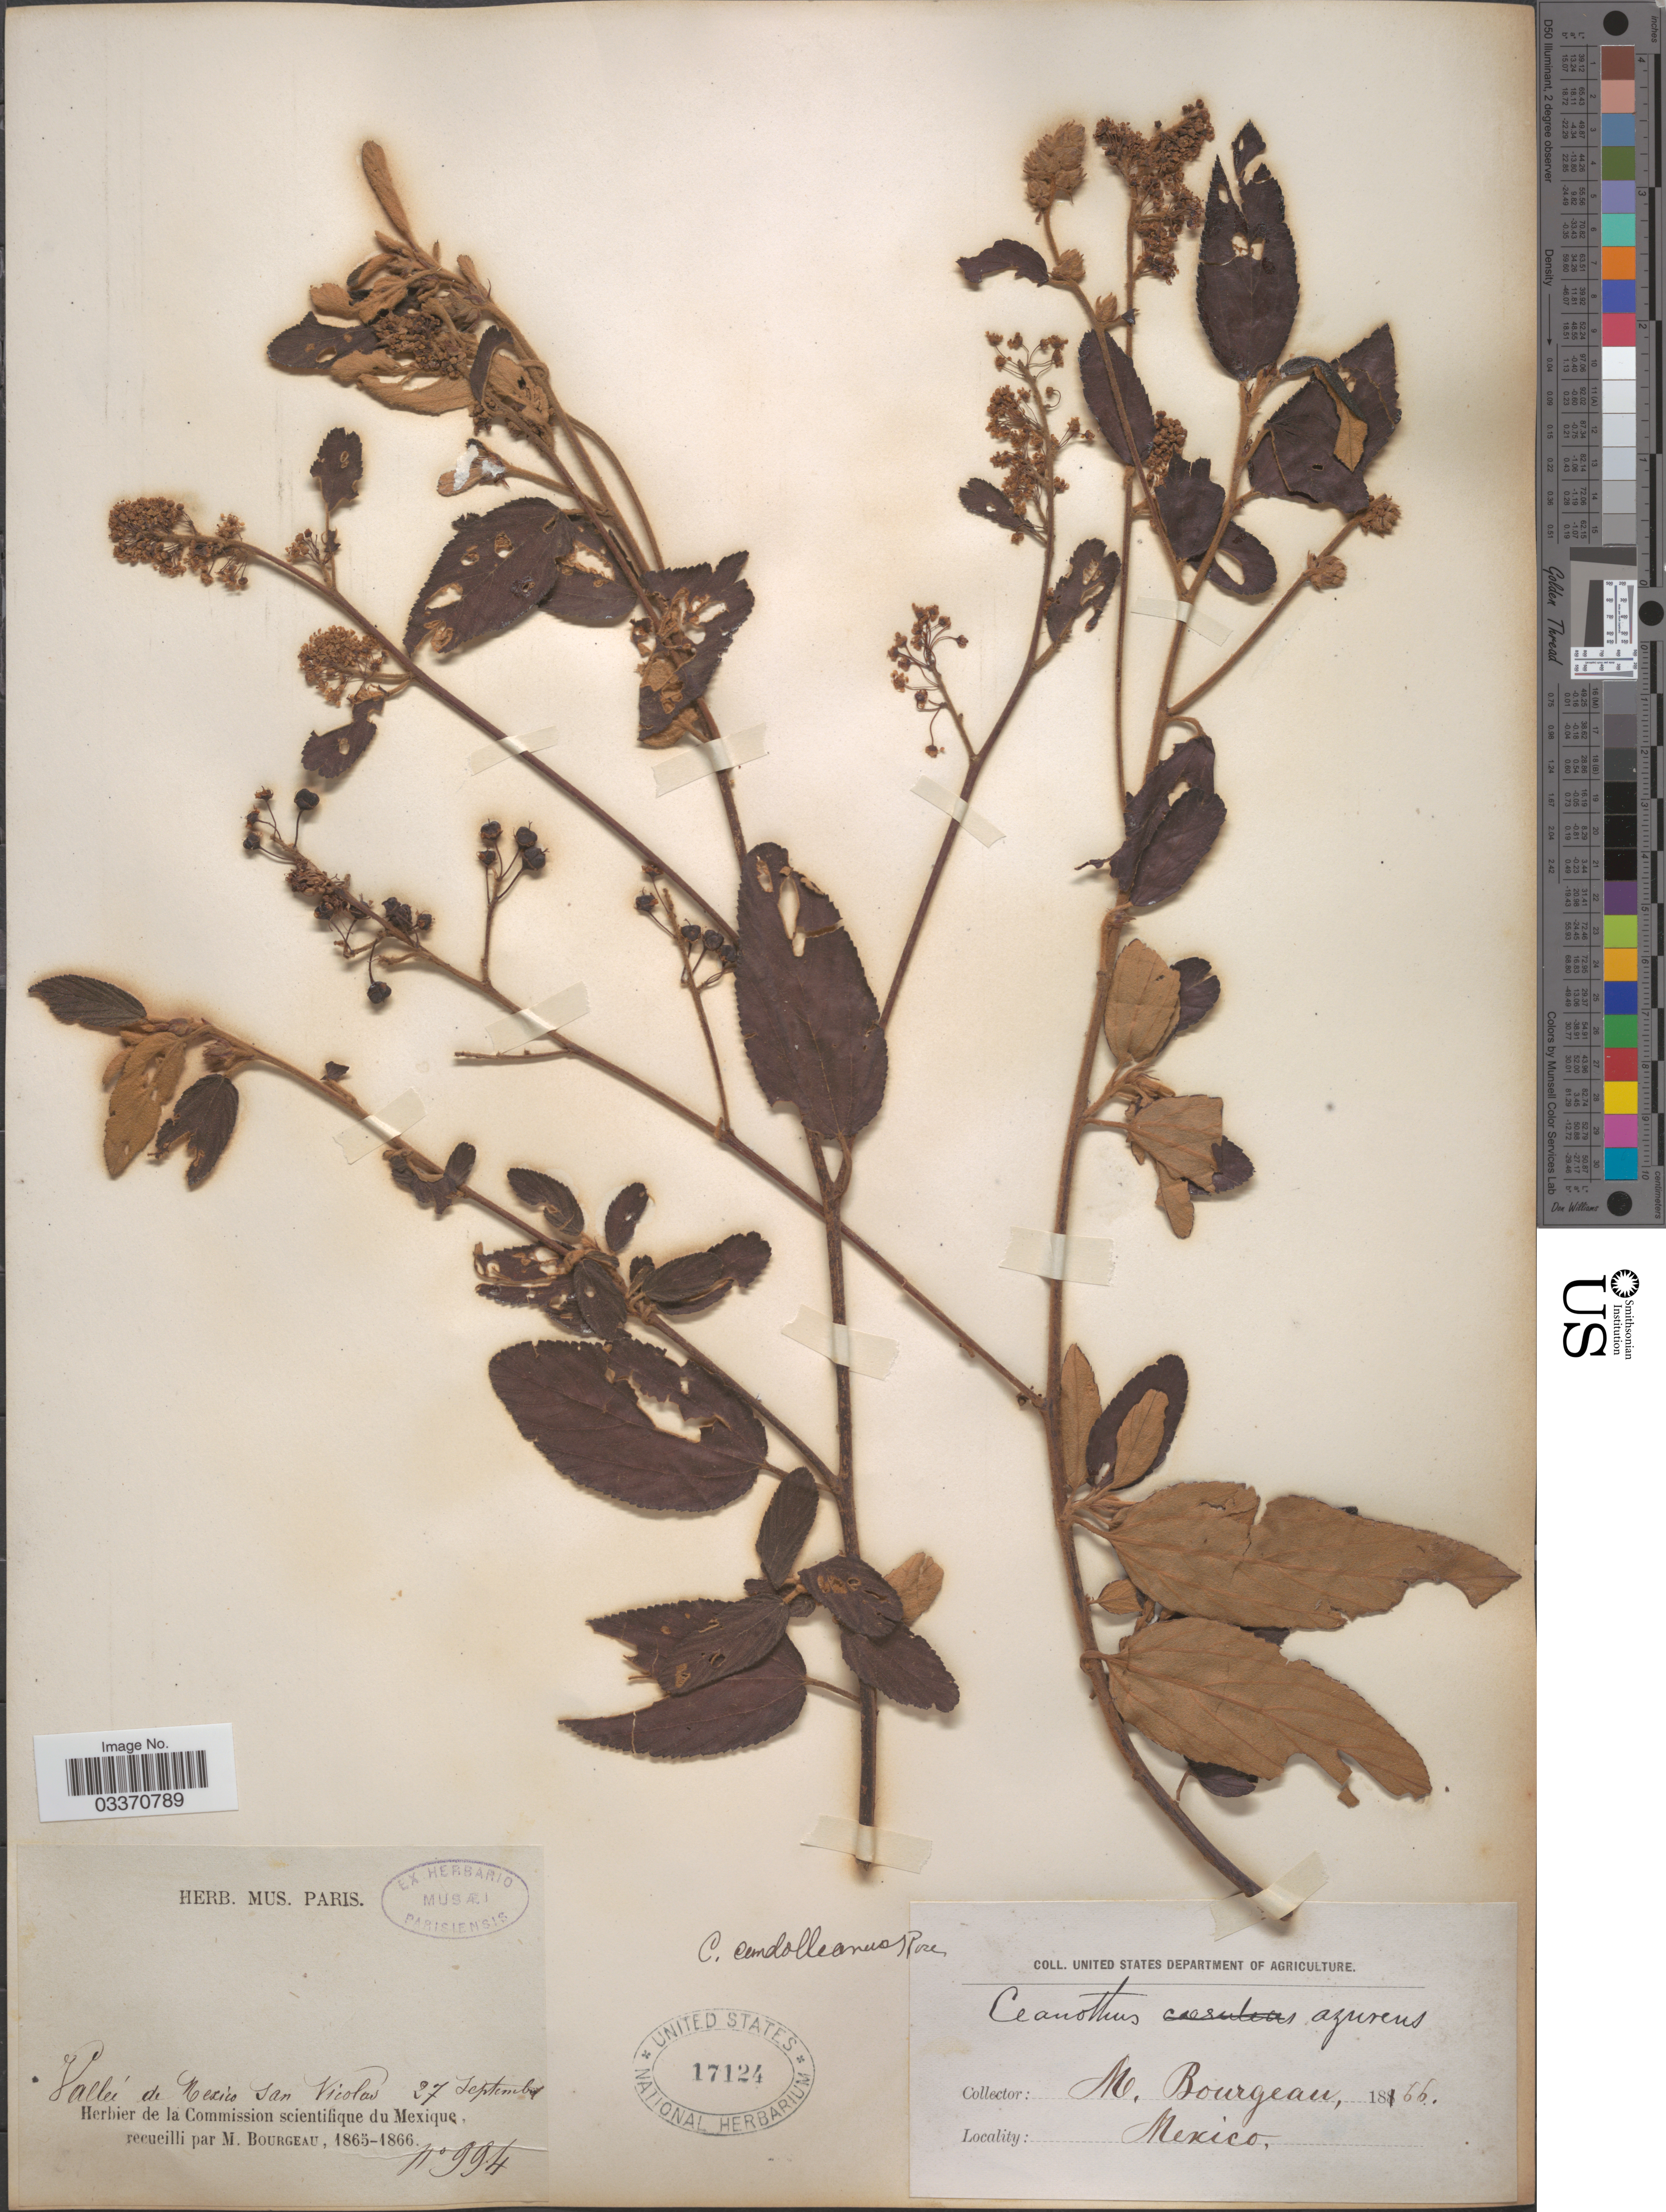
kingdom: Plantae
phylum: Tracheophyta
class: Magnoliopsida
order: Rosales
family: Rhamnaceae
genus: Ceanothus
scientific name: Ceanothus caeruleus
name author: Lag.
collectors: M. Bourgeau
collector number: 994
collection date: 1866-09-27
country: Mexico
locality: Vallée de Mexico San Nicolas.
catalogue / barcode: US 17124